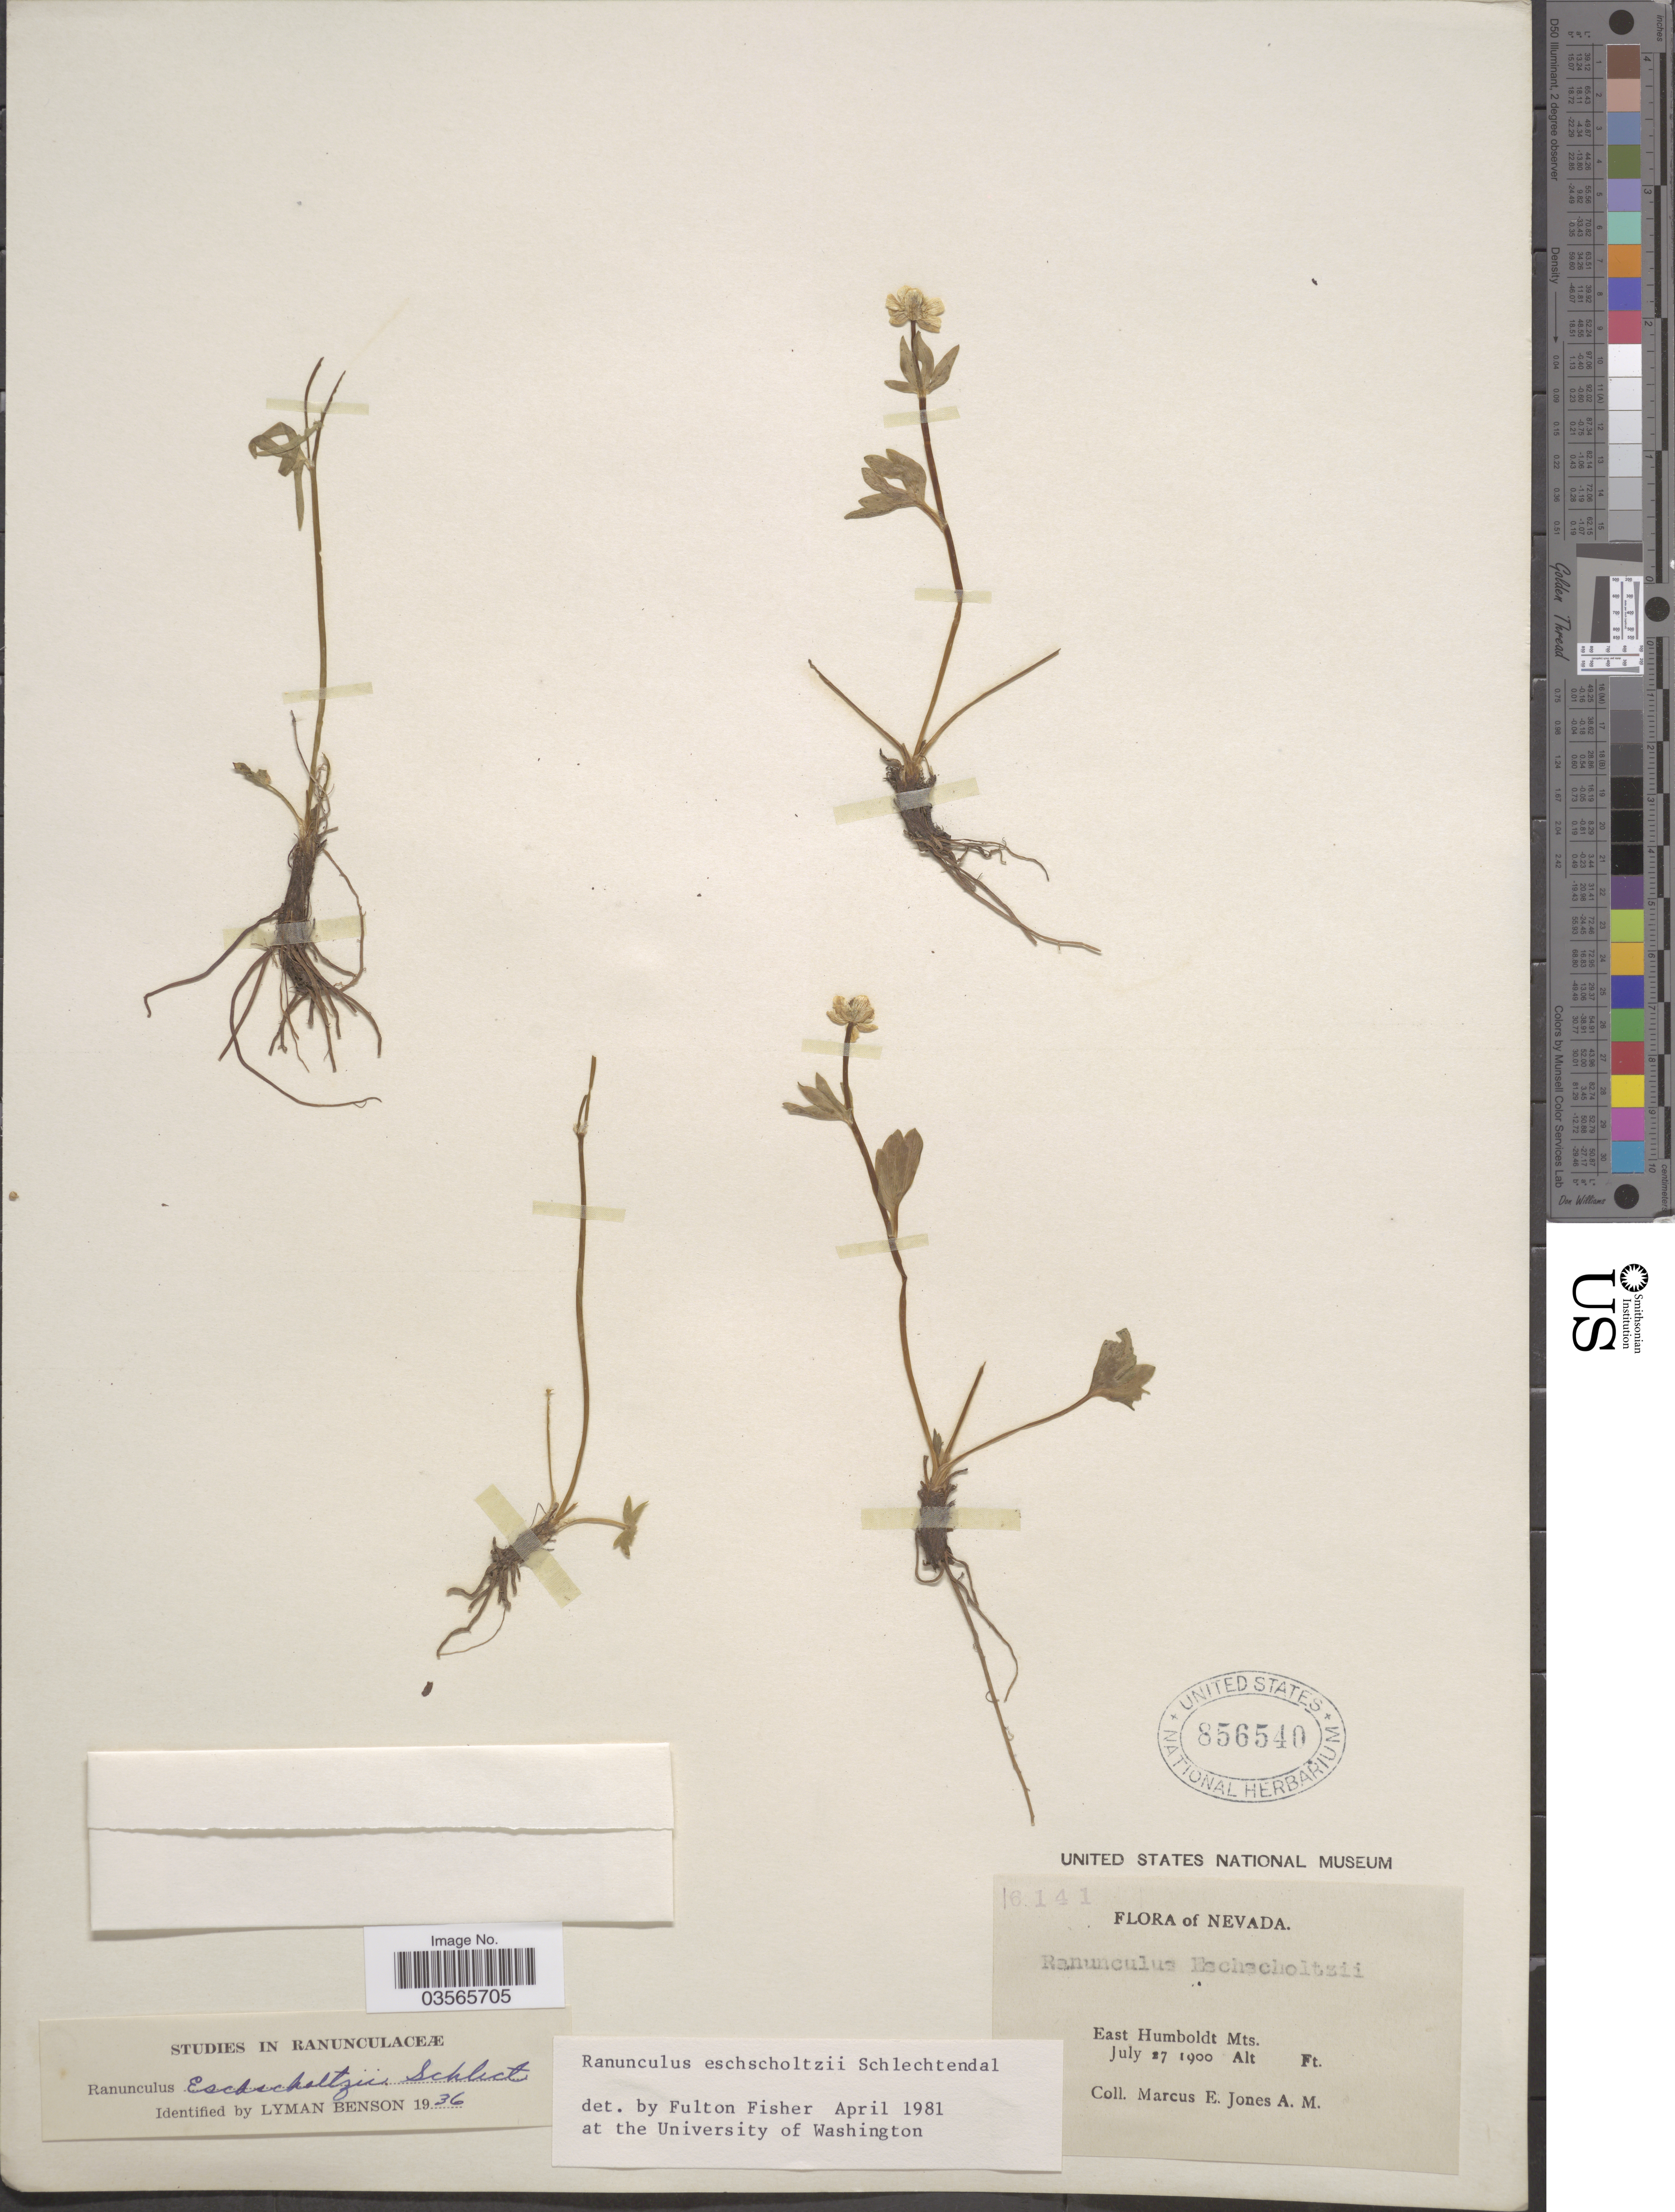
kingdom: Plantae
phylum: Tracheophyta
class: Magnoliopsida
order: Ranunculales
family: Ranunculaceae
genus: Ranunculus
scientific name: Ranunculus eschscholtzii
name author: Schltdl.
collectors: M. E. Jones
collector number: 6141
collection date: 1900-07-27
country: United States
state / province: Nevada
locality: East Humboldt Mts.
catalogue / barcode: US 856540